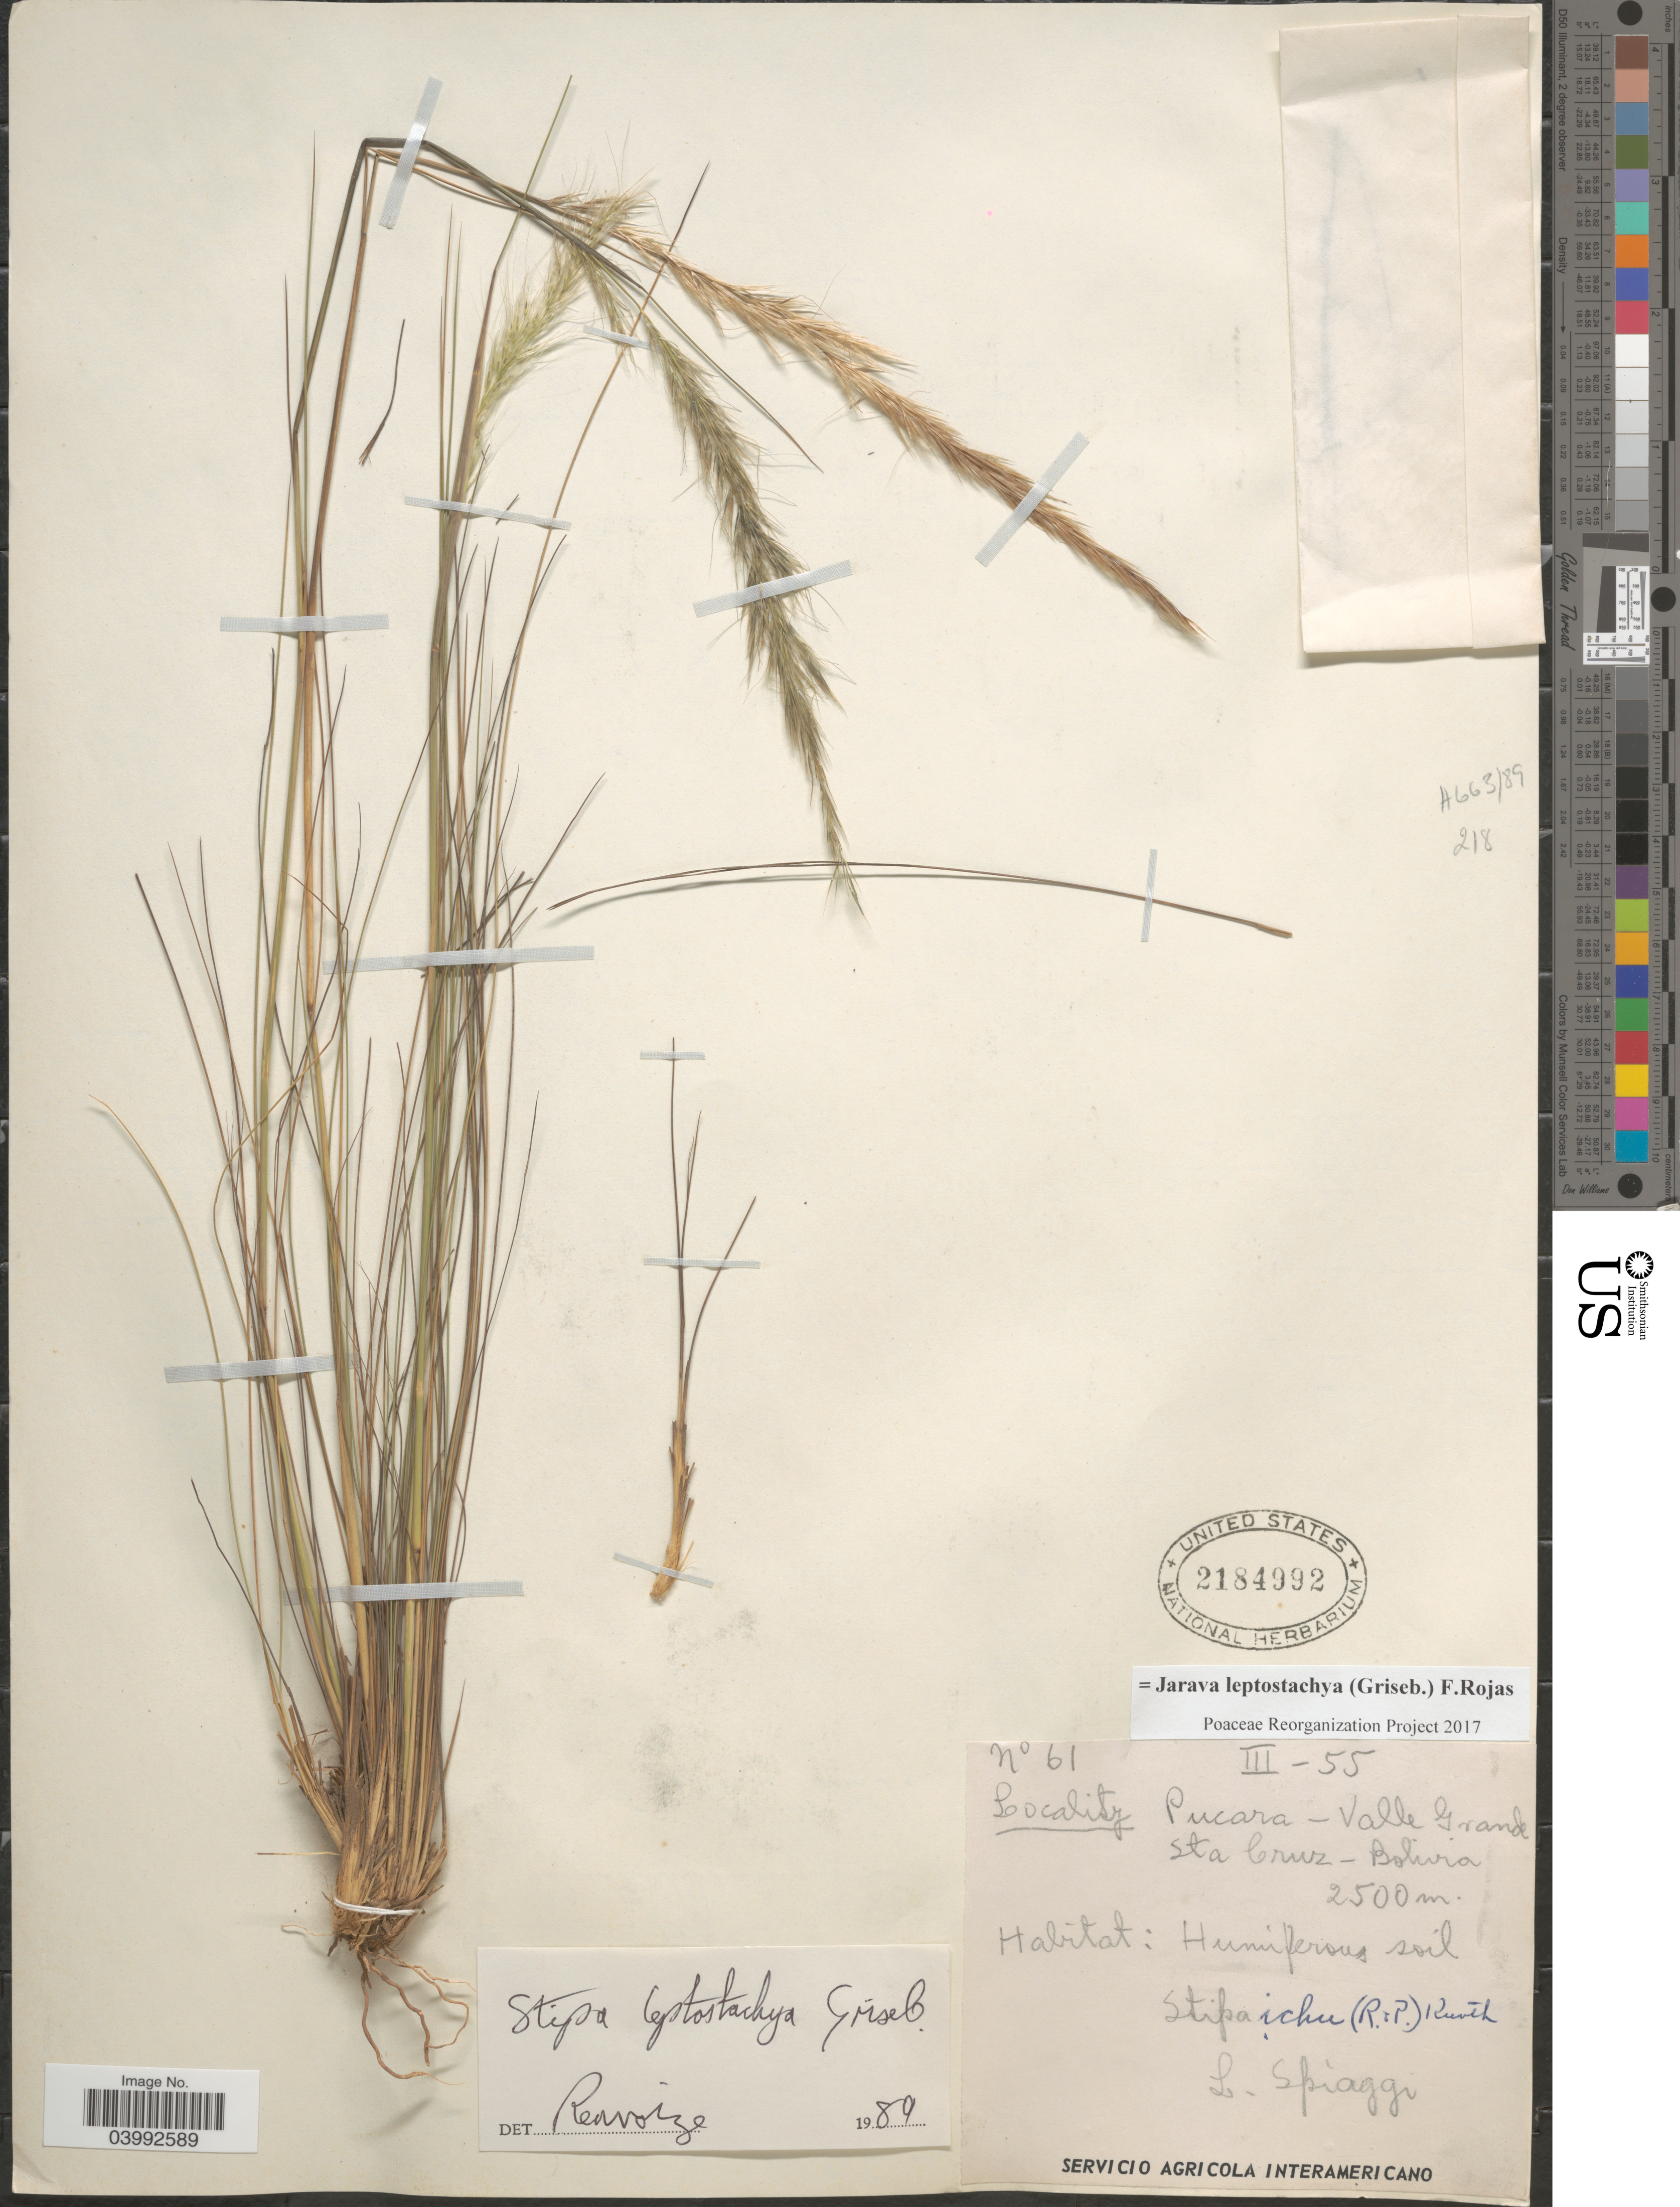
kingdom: Plantae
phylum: Tracheophyta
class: Liliopsida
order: Poales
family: Poaceae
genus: Jarava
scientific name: Jarava leptostachya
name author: (Griseb.) F. Rojas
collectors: L. Spiaggi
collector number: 61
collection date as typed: Transcribed d/m/y: /3/55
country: Bolivia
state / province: Santa Cruz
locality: Pucara - Valle Grande Sta Cruz.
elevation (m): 2500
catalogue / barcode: US 2184992